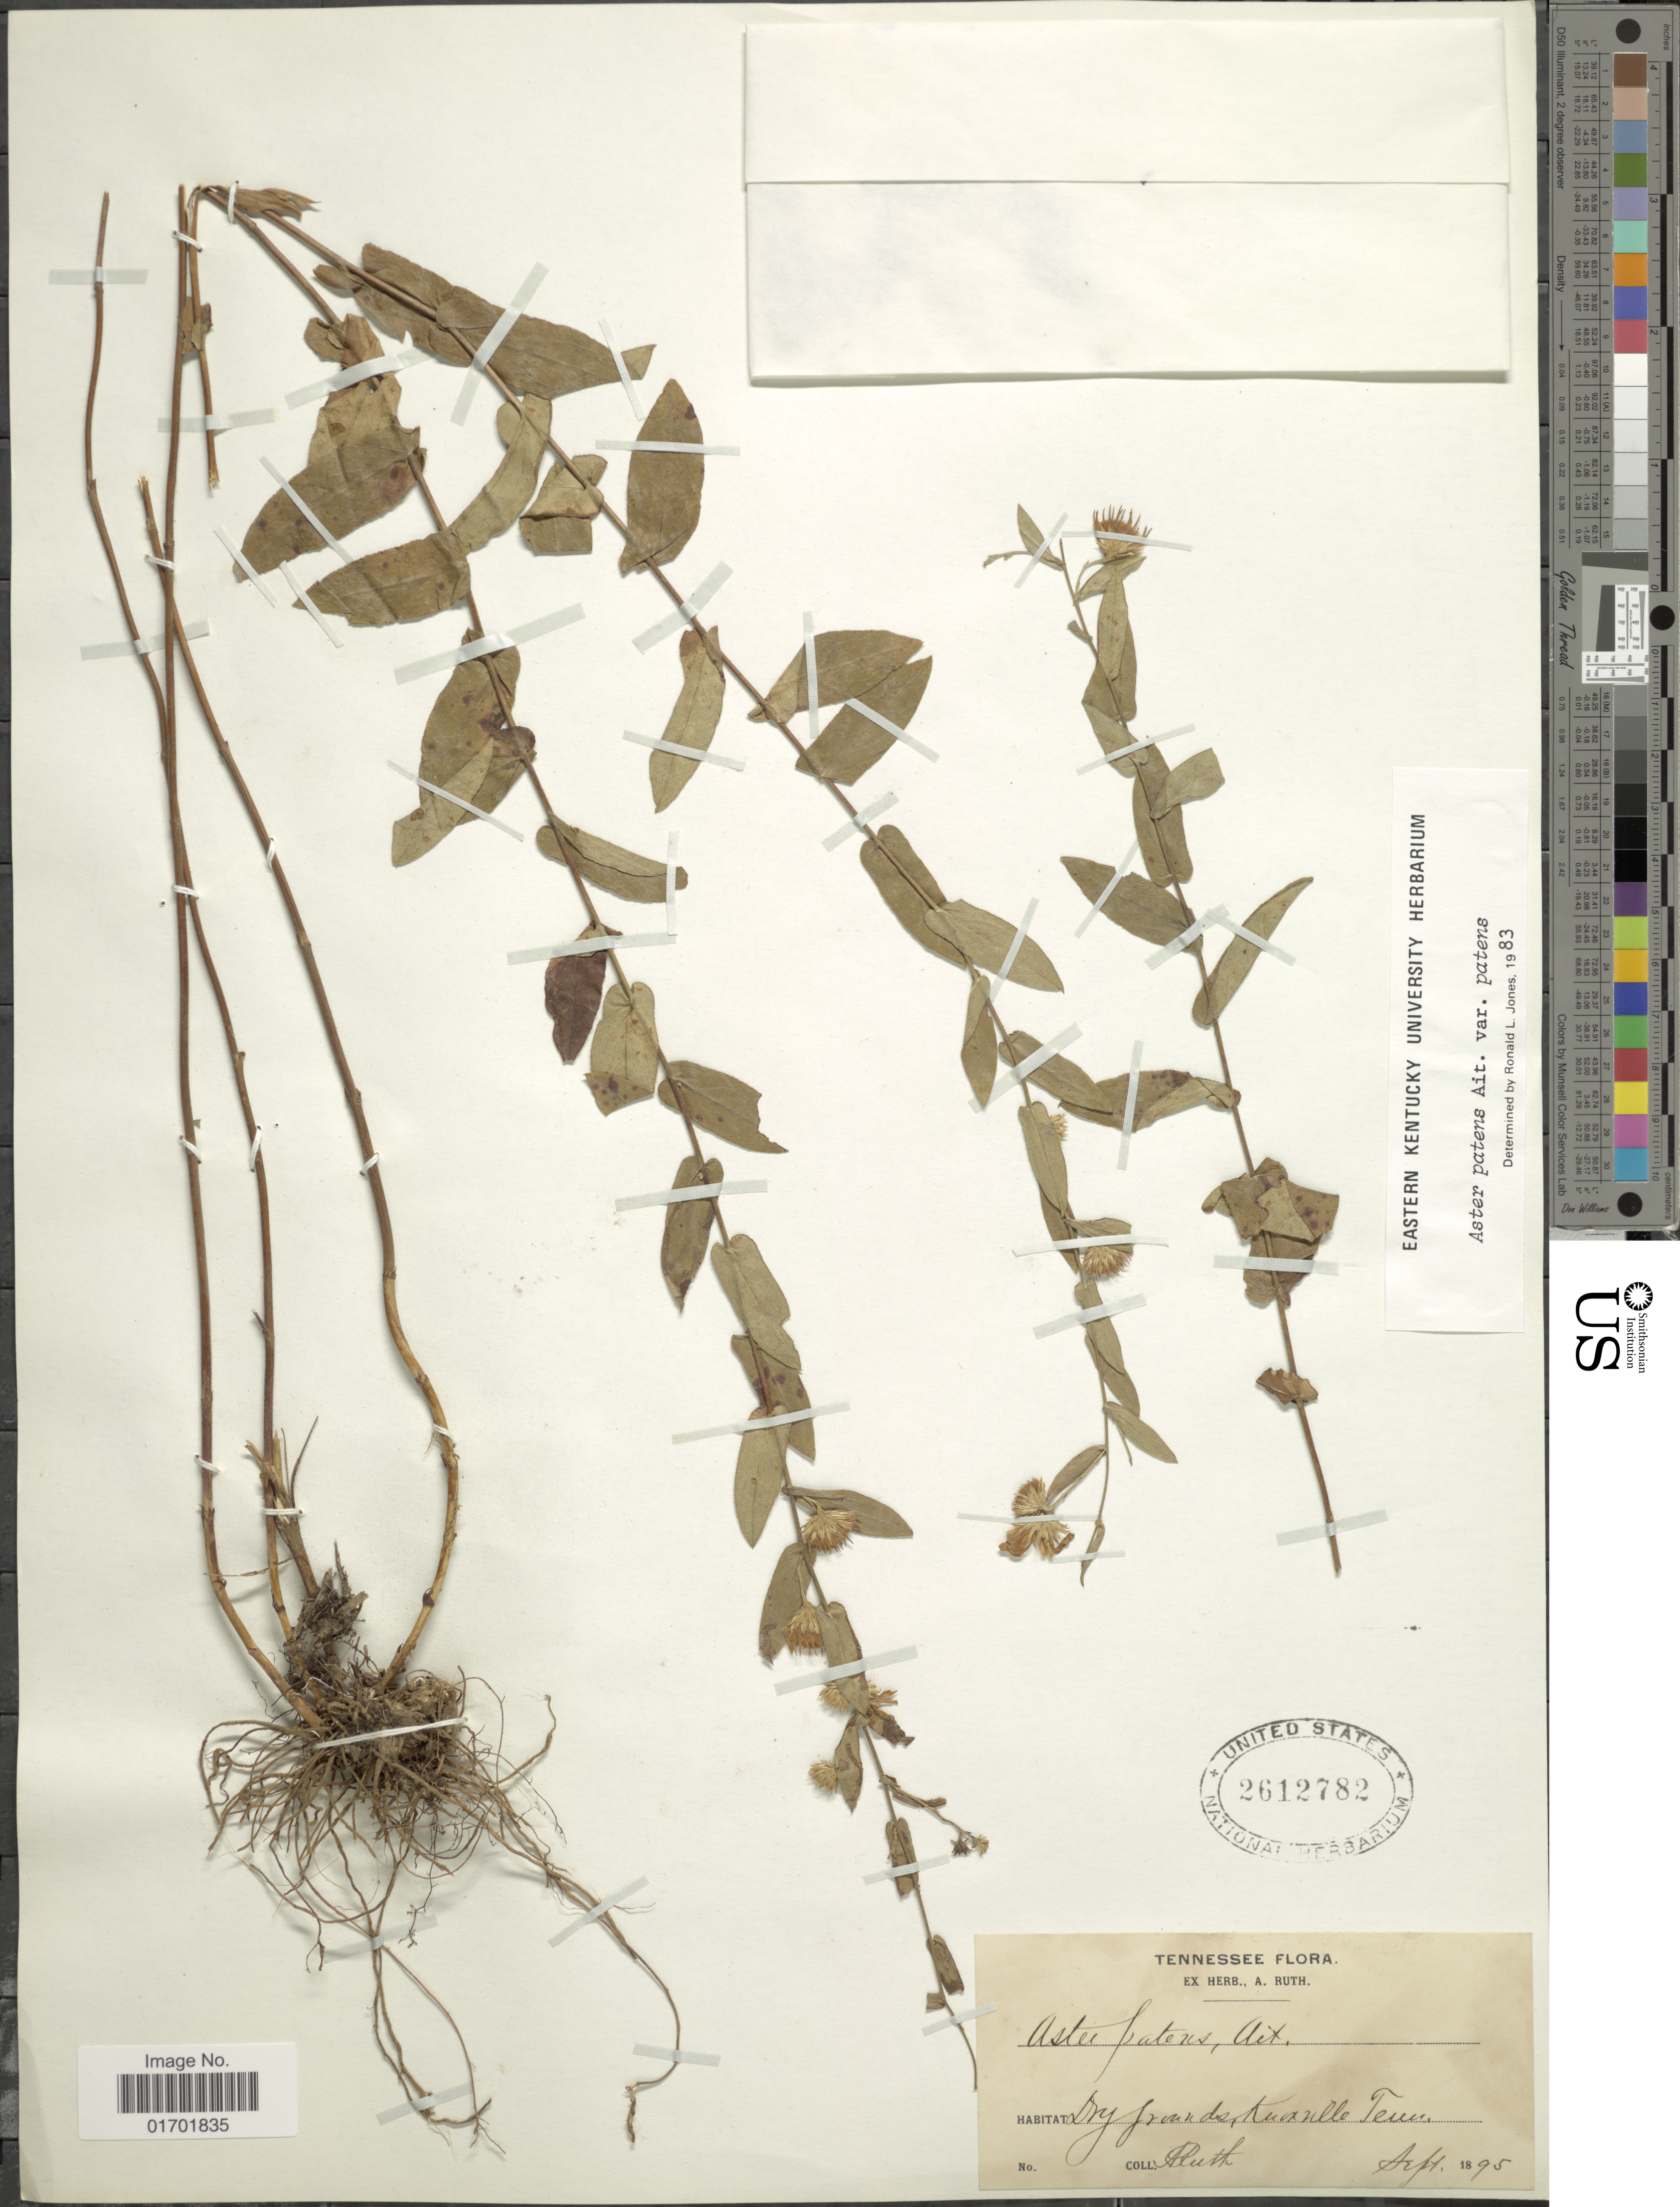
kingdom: Plantae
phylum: Tracheophyta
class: Magnoliopsida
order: Asterales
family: Asteraceae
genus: Symphyotrichum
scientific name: Symphyotrichum patens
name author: (Aiton) G.L. Nesom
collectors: A. Ruth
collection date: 1895-09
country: United States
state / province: Tennessee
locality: Knoxville.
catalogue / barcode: US 2612782